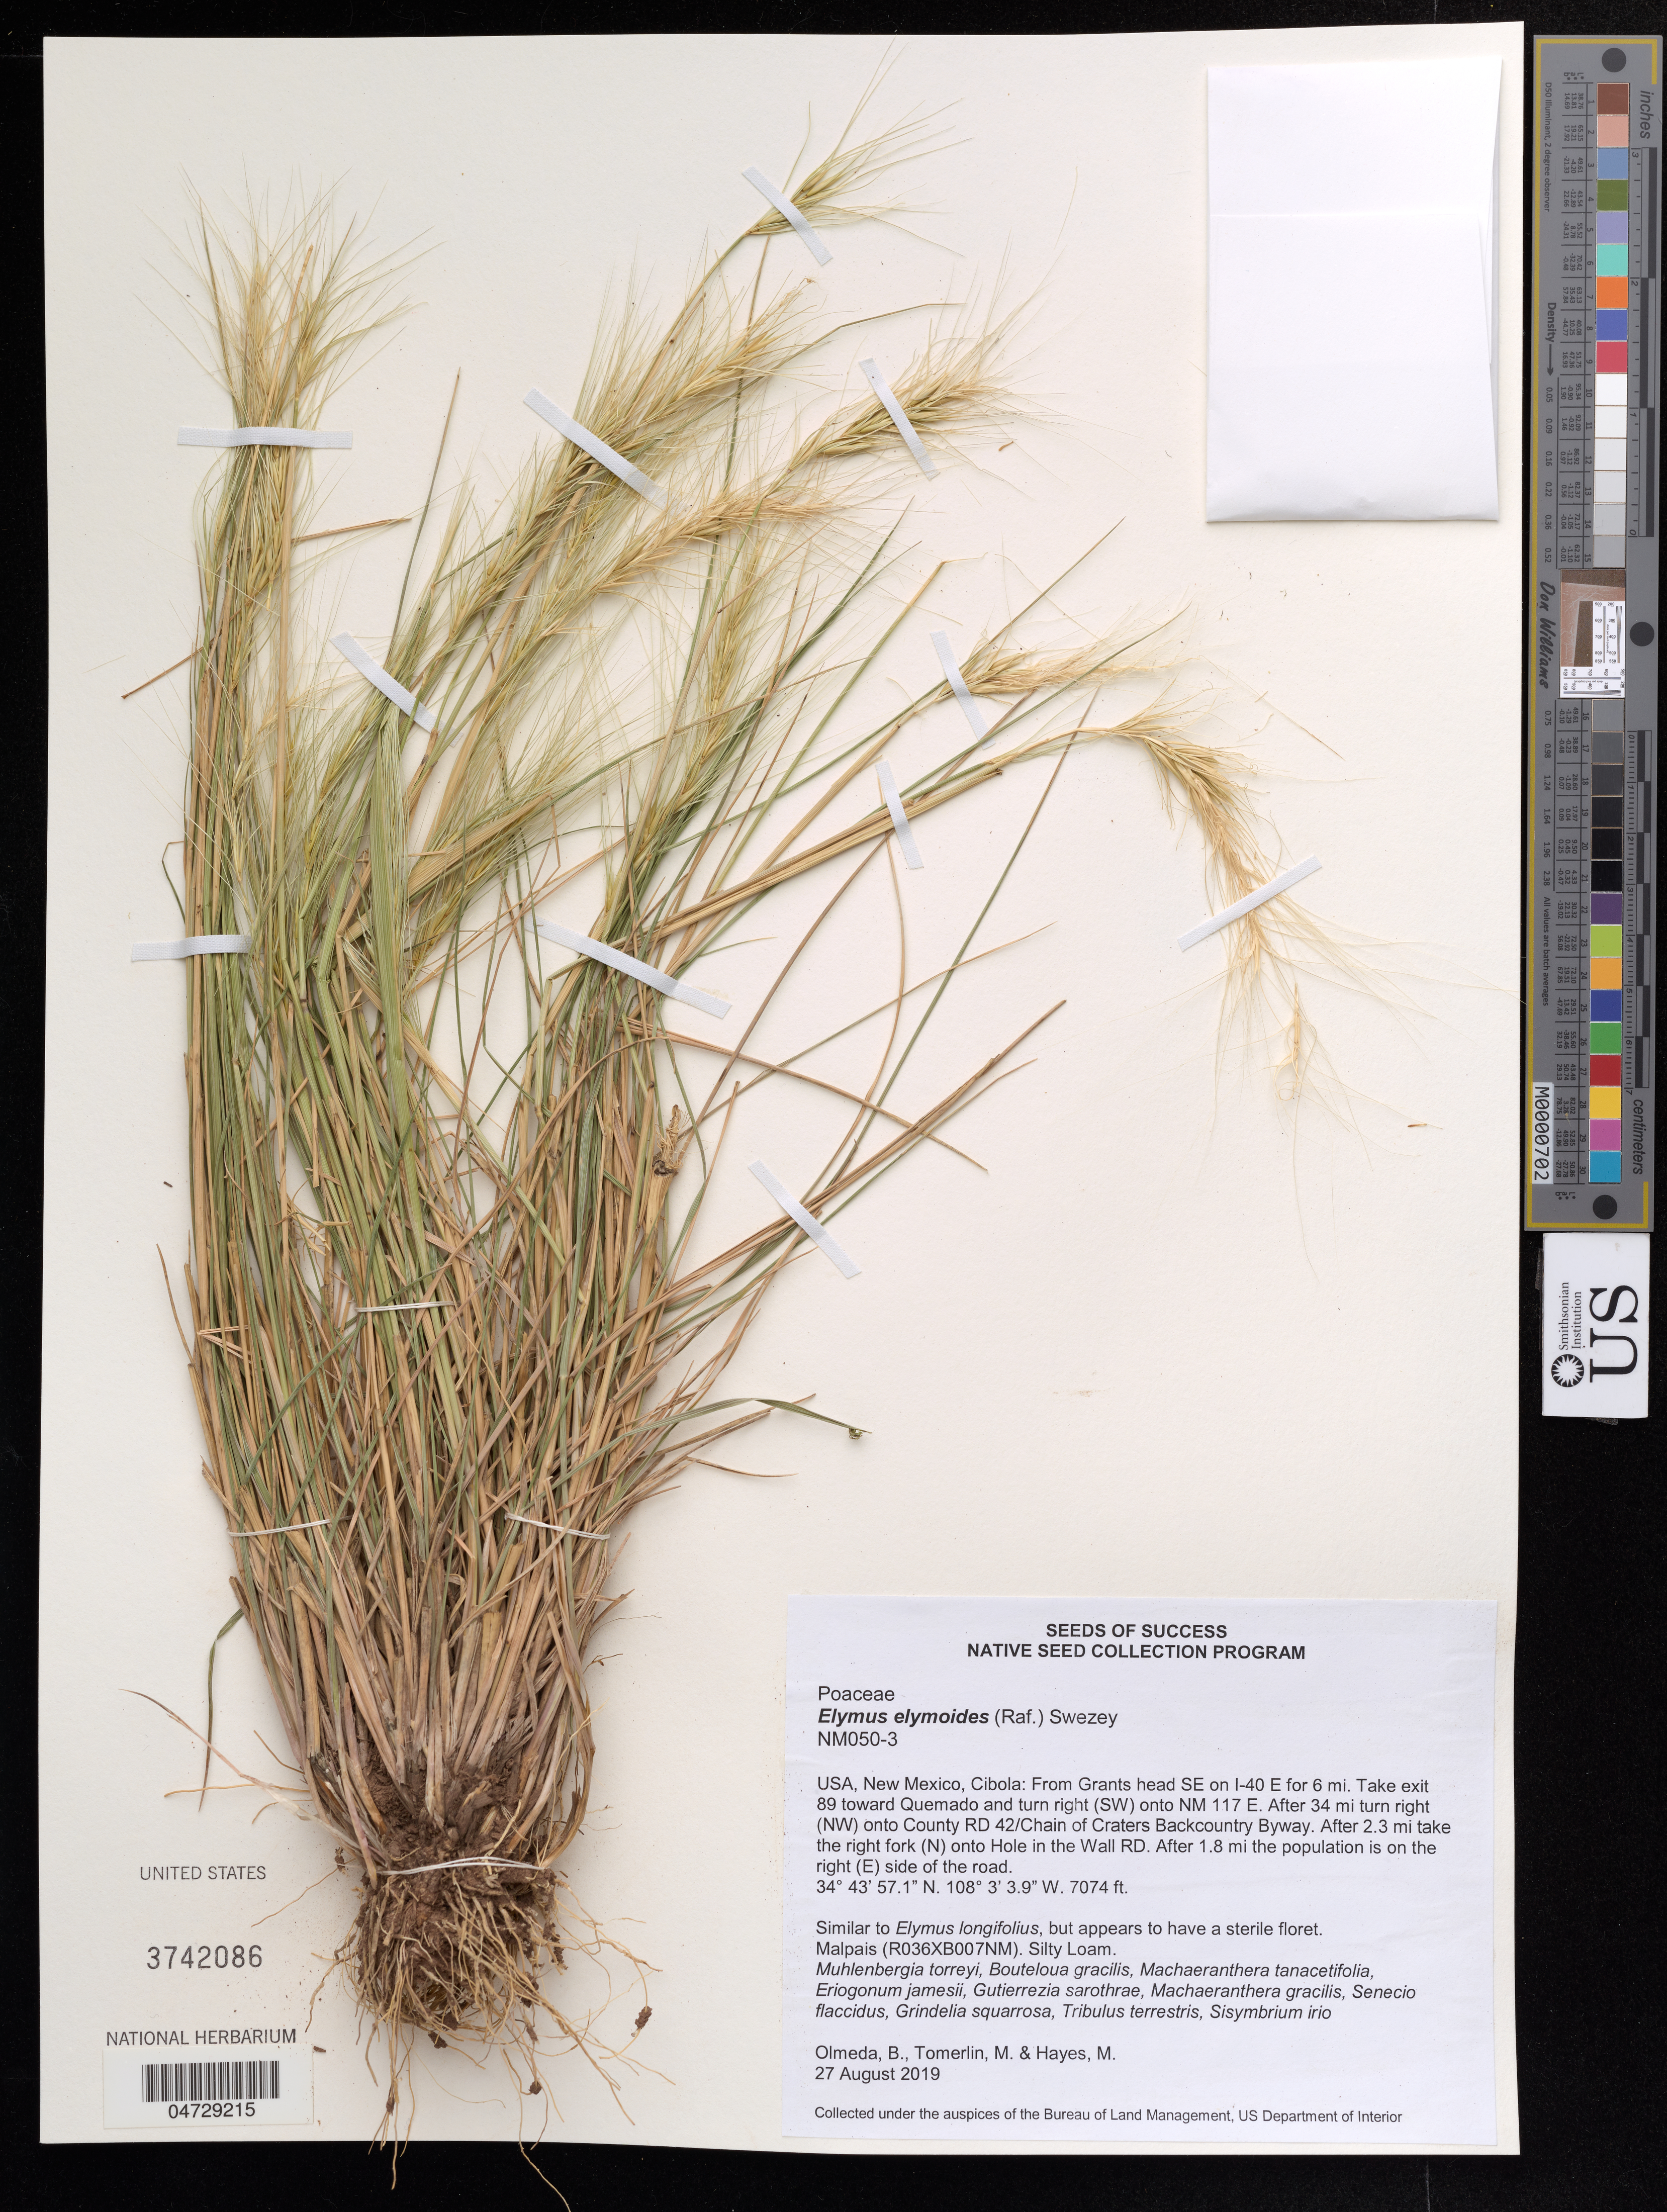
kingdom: Plantae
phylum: Tracheophyta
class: Liliopsida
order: Poales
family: Poaceae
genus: Elymus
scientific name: Elymus elymoides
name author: (Raf.) Swezey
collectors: B. Olmeda, M. Tomerlin & M. Hayes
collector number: NM050-3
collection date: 2019-08-27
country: United States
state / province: New Mexico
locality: CibolaL From Grants head SE on I-40 E for 6 mi. Take exit 89 toward Quemado and turn right (SW) onto NM 117 E. After 34 mi turn right (NW) onto County RD 42/Chain of Craters Backcountry Byway, After 2.3 mi take the right fork (N) onto Hole in the Wall RD.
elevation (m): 2156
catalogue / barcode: US 3742086